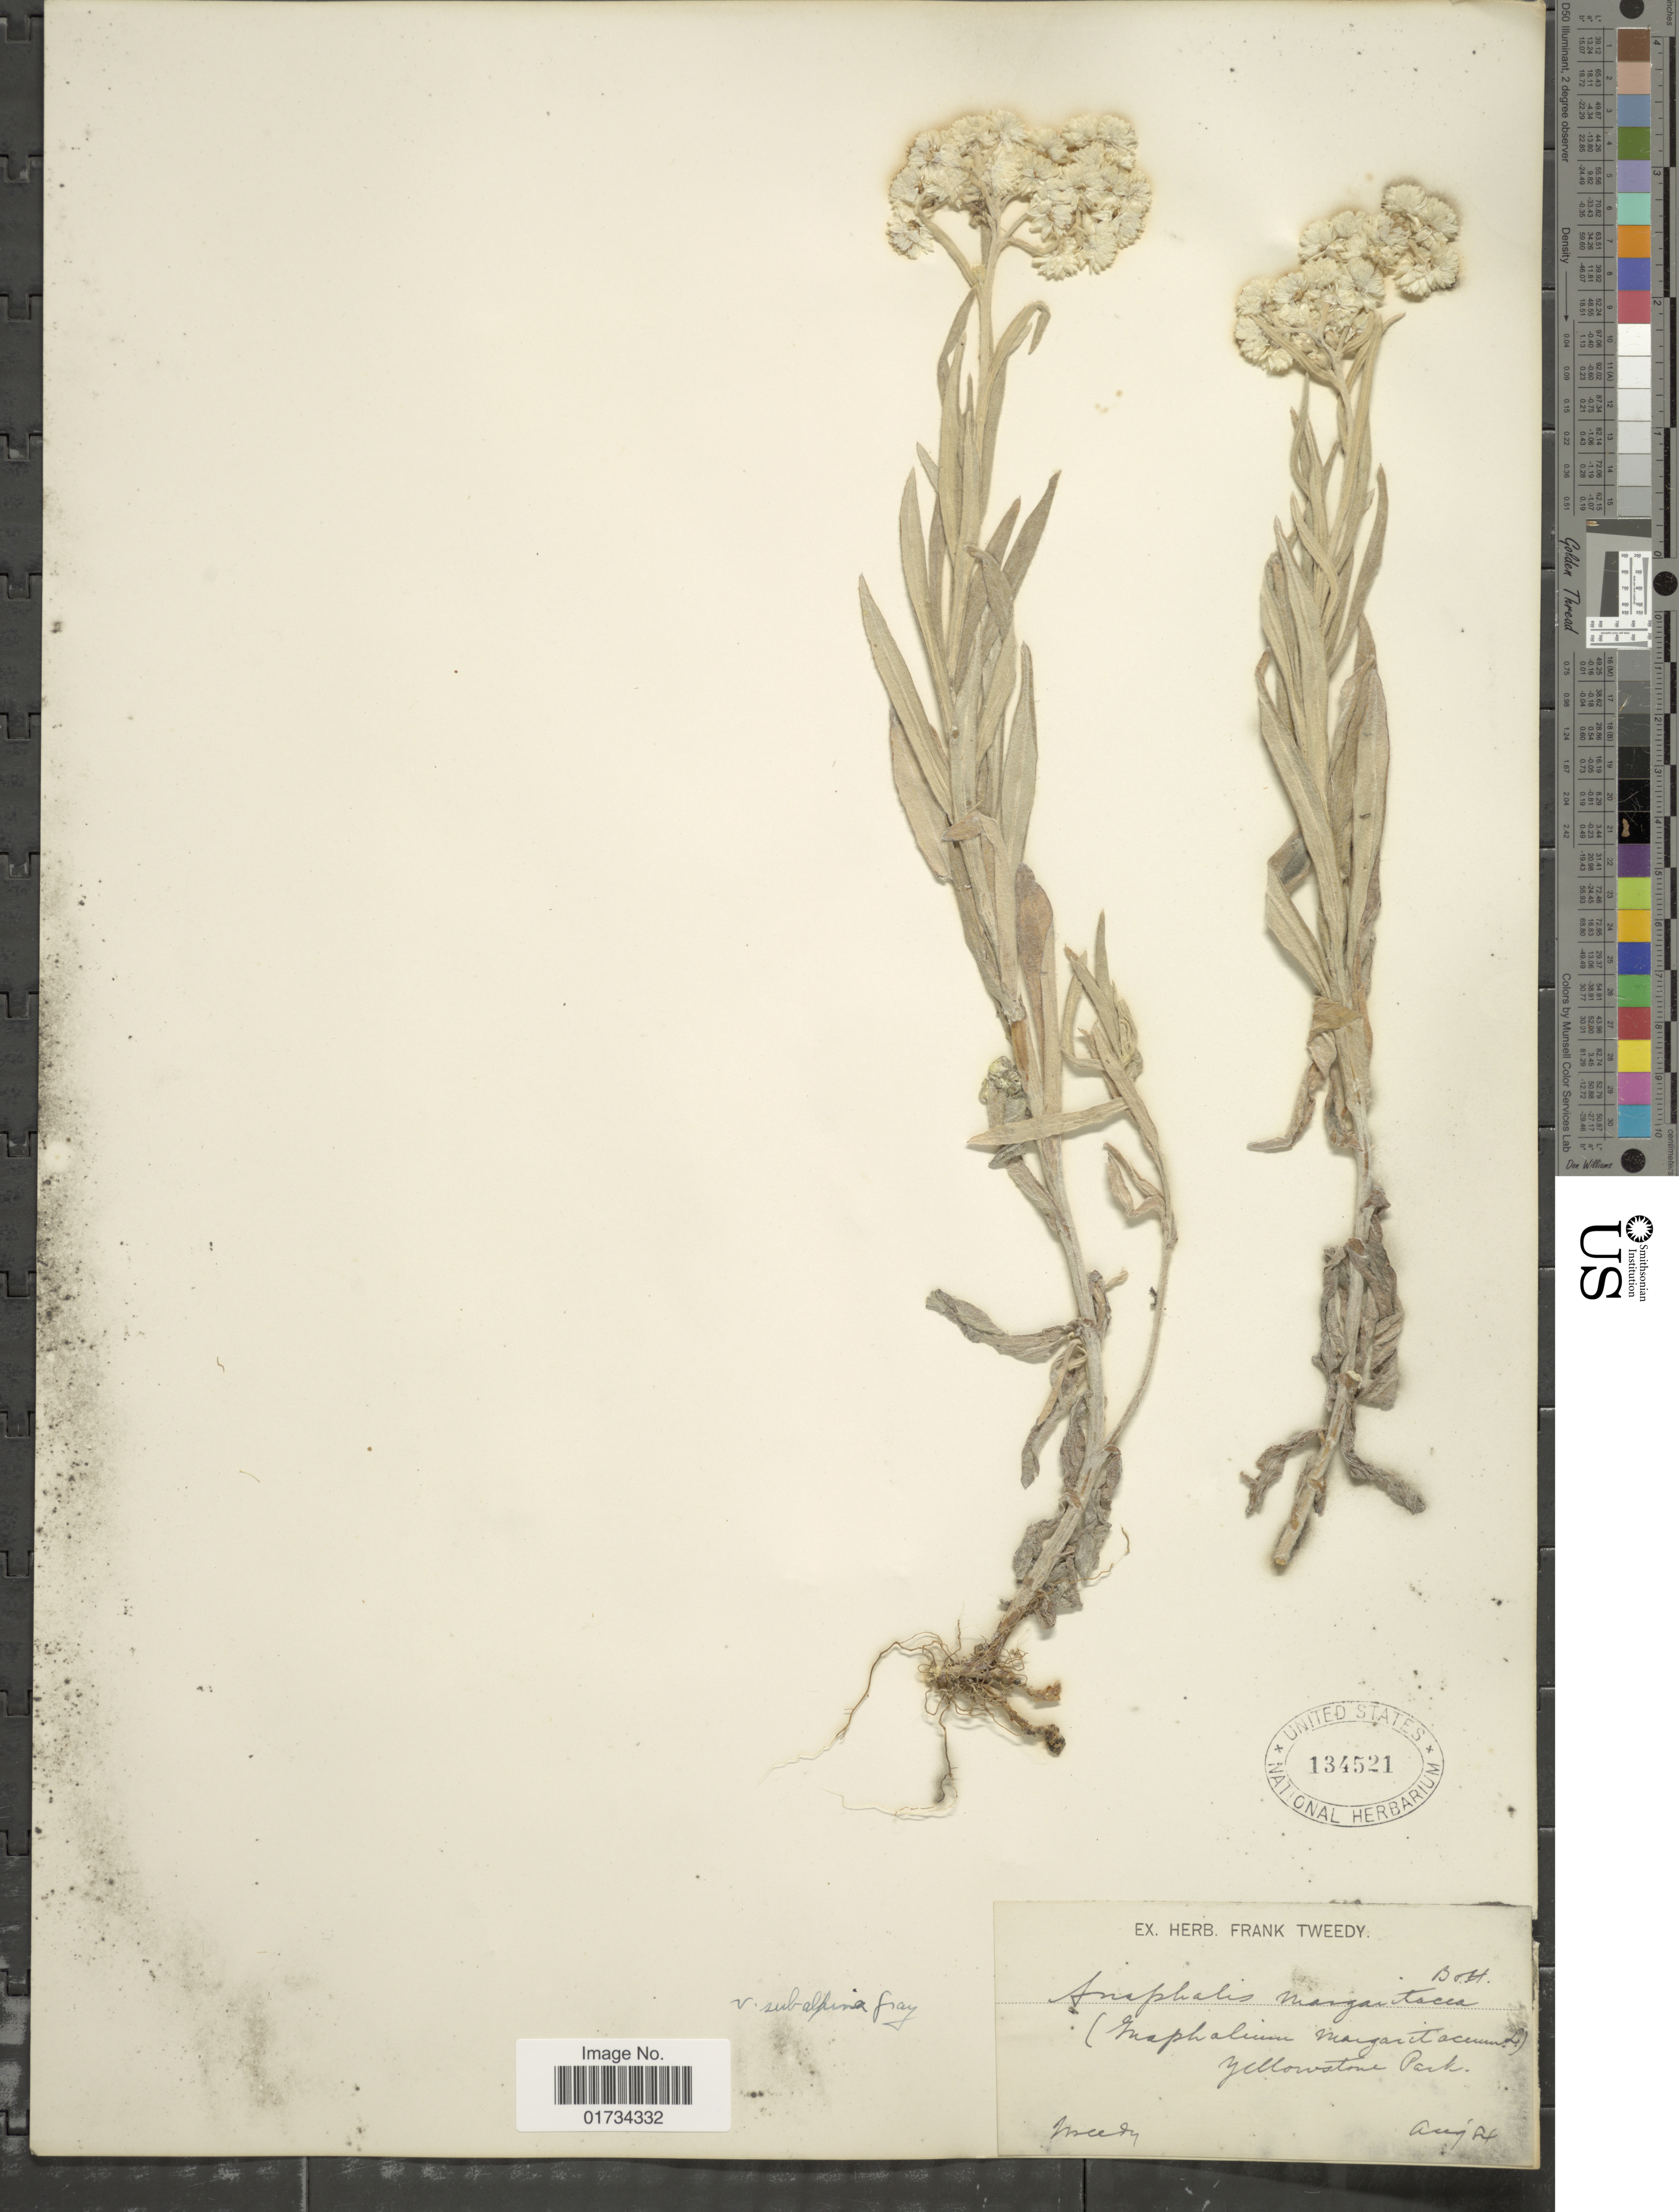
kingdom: Plantae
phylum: Tracheophyta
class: Magnoliopsida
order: Asterales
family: Asteraceae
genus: Anaphalis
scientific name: Anaphalis subalpina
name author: (A. Gray) Rydb.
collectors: ex herb. Frank Tweedy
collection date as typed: Transcribed d/m/y: /8/84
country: United States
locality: Yellowstone Park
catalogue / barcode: US 134521